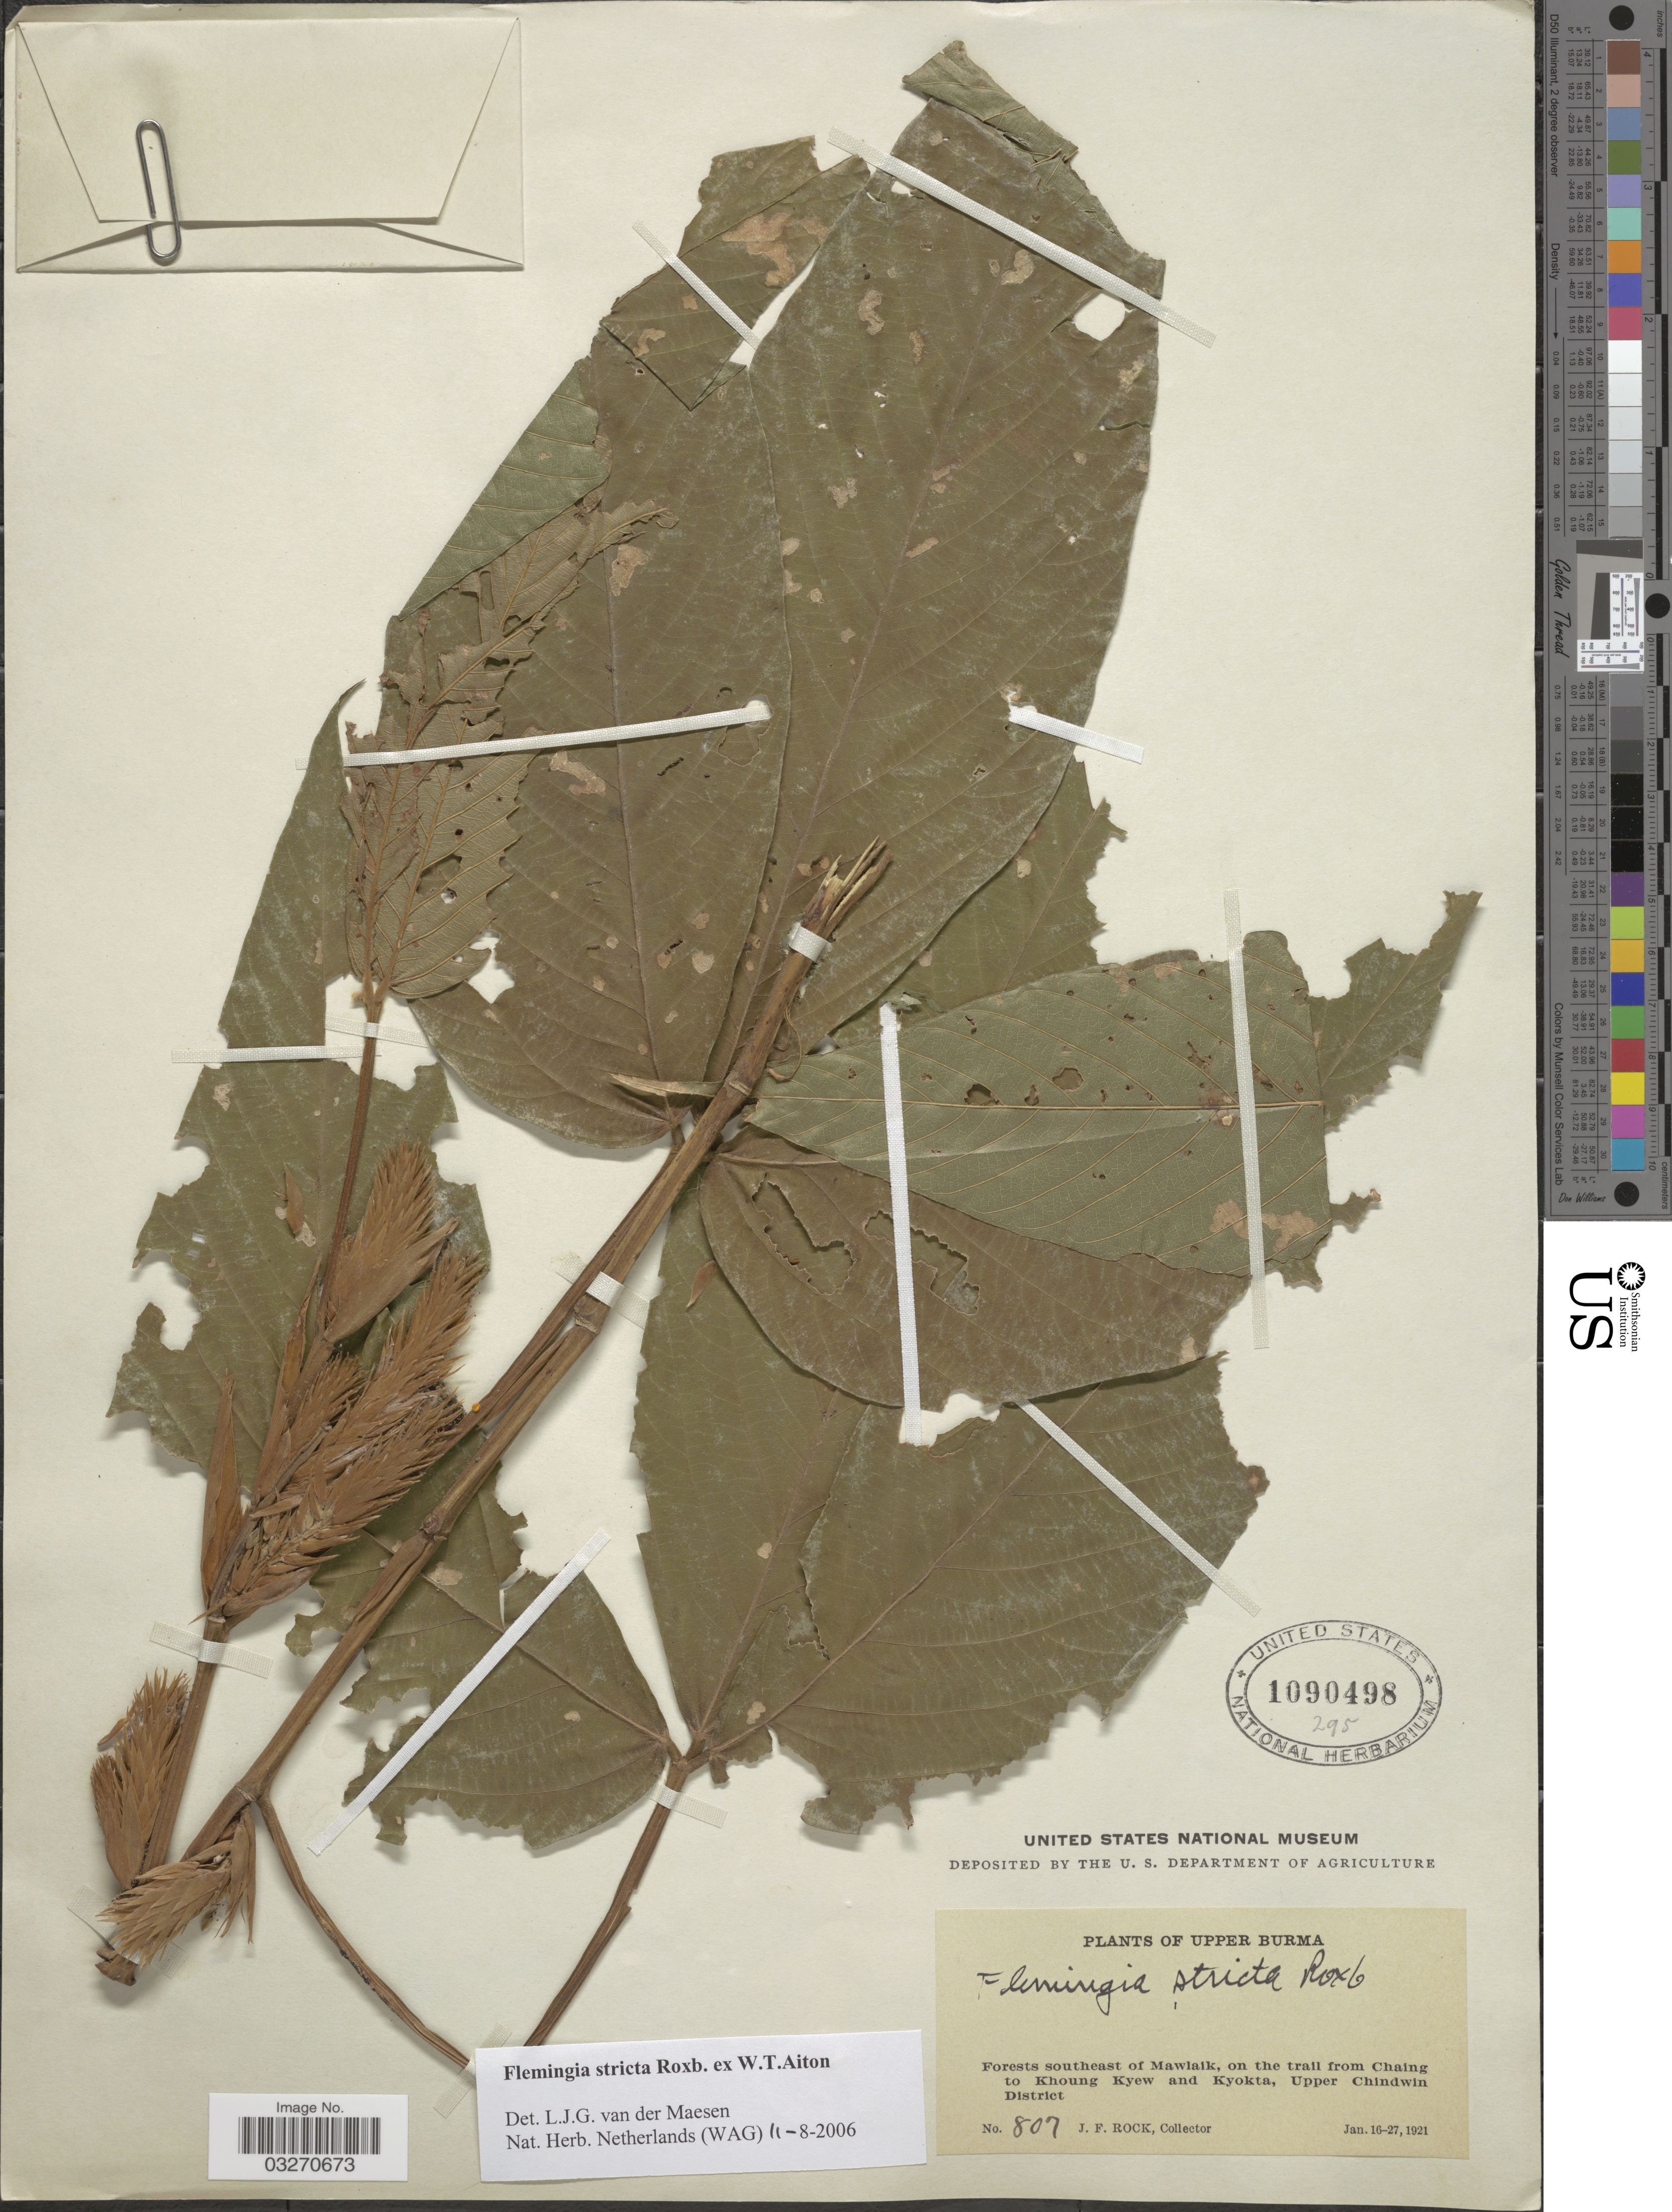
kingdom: Plantae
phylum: Tracheophyta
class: Magnoliopsida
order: Fabales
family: Fabaceae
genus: Flemingia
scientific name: Flemingia stricta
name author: Roxb.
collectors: J. Rock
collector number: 807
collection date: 1921-01-16/1921-01-27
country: Myanmar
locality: Upper Burma. Forests southeast of Mawlaik, on the trail from Chaing to Khoung Kyew and Kyokta, Upper Chindwin District.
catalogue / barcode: US 1090498